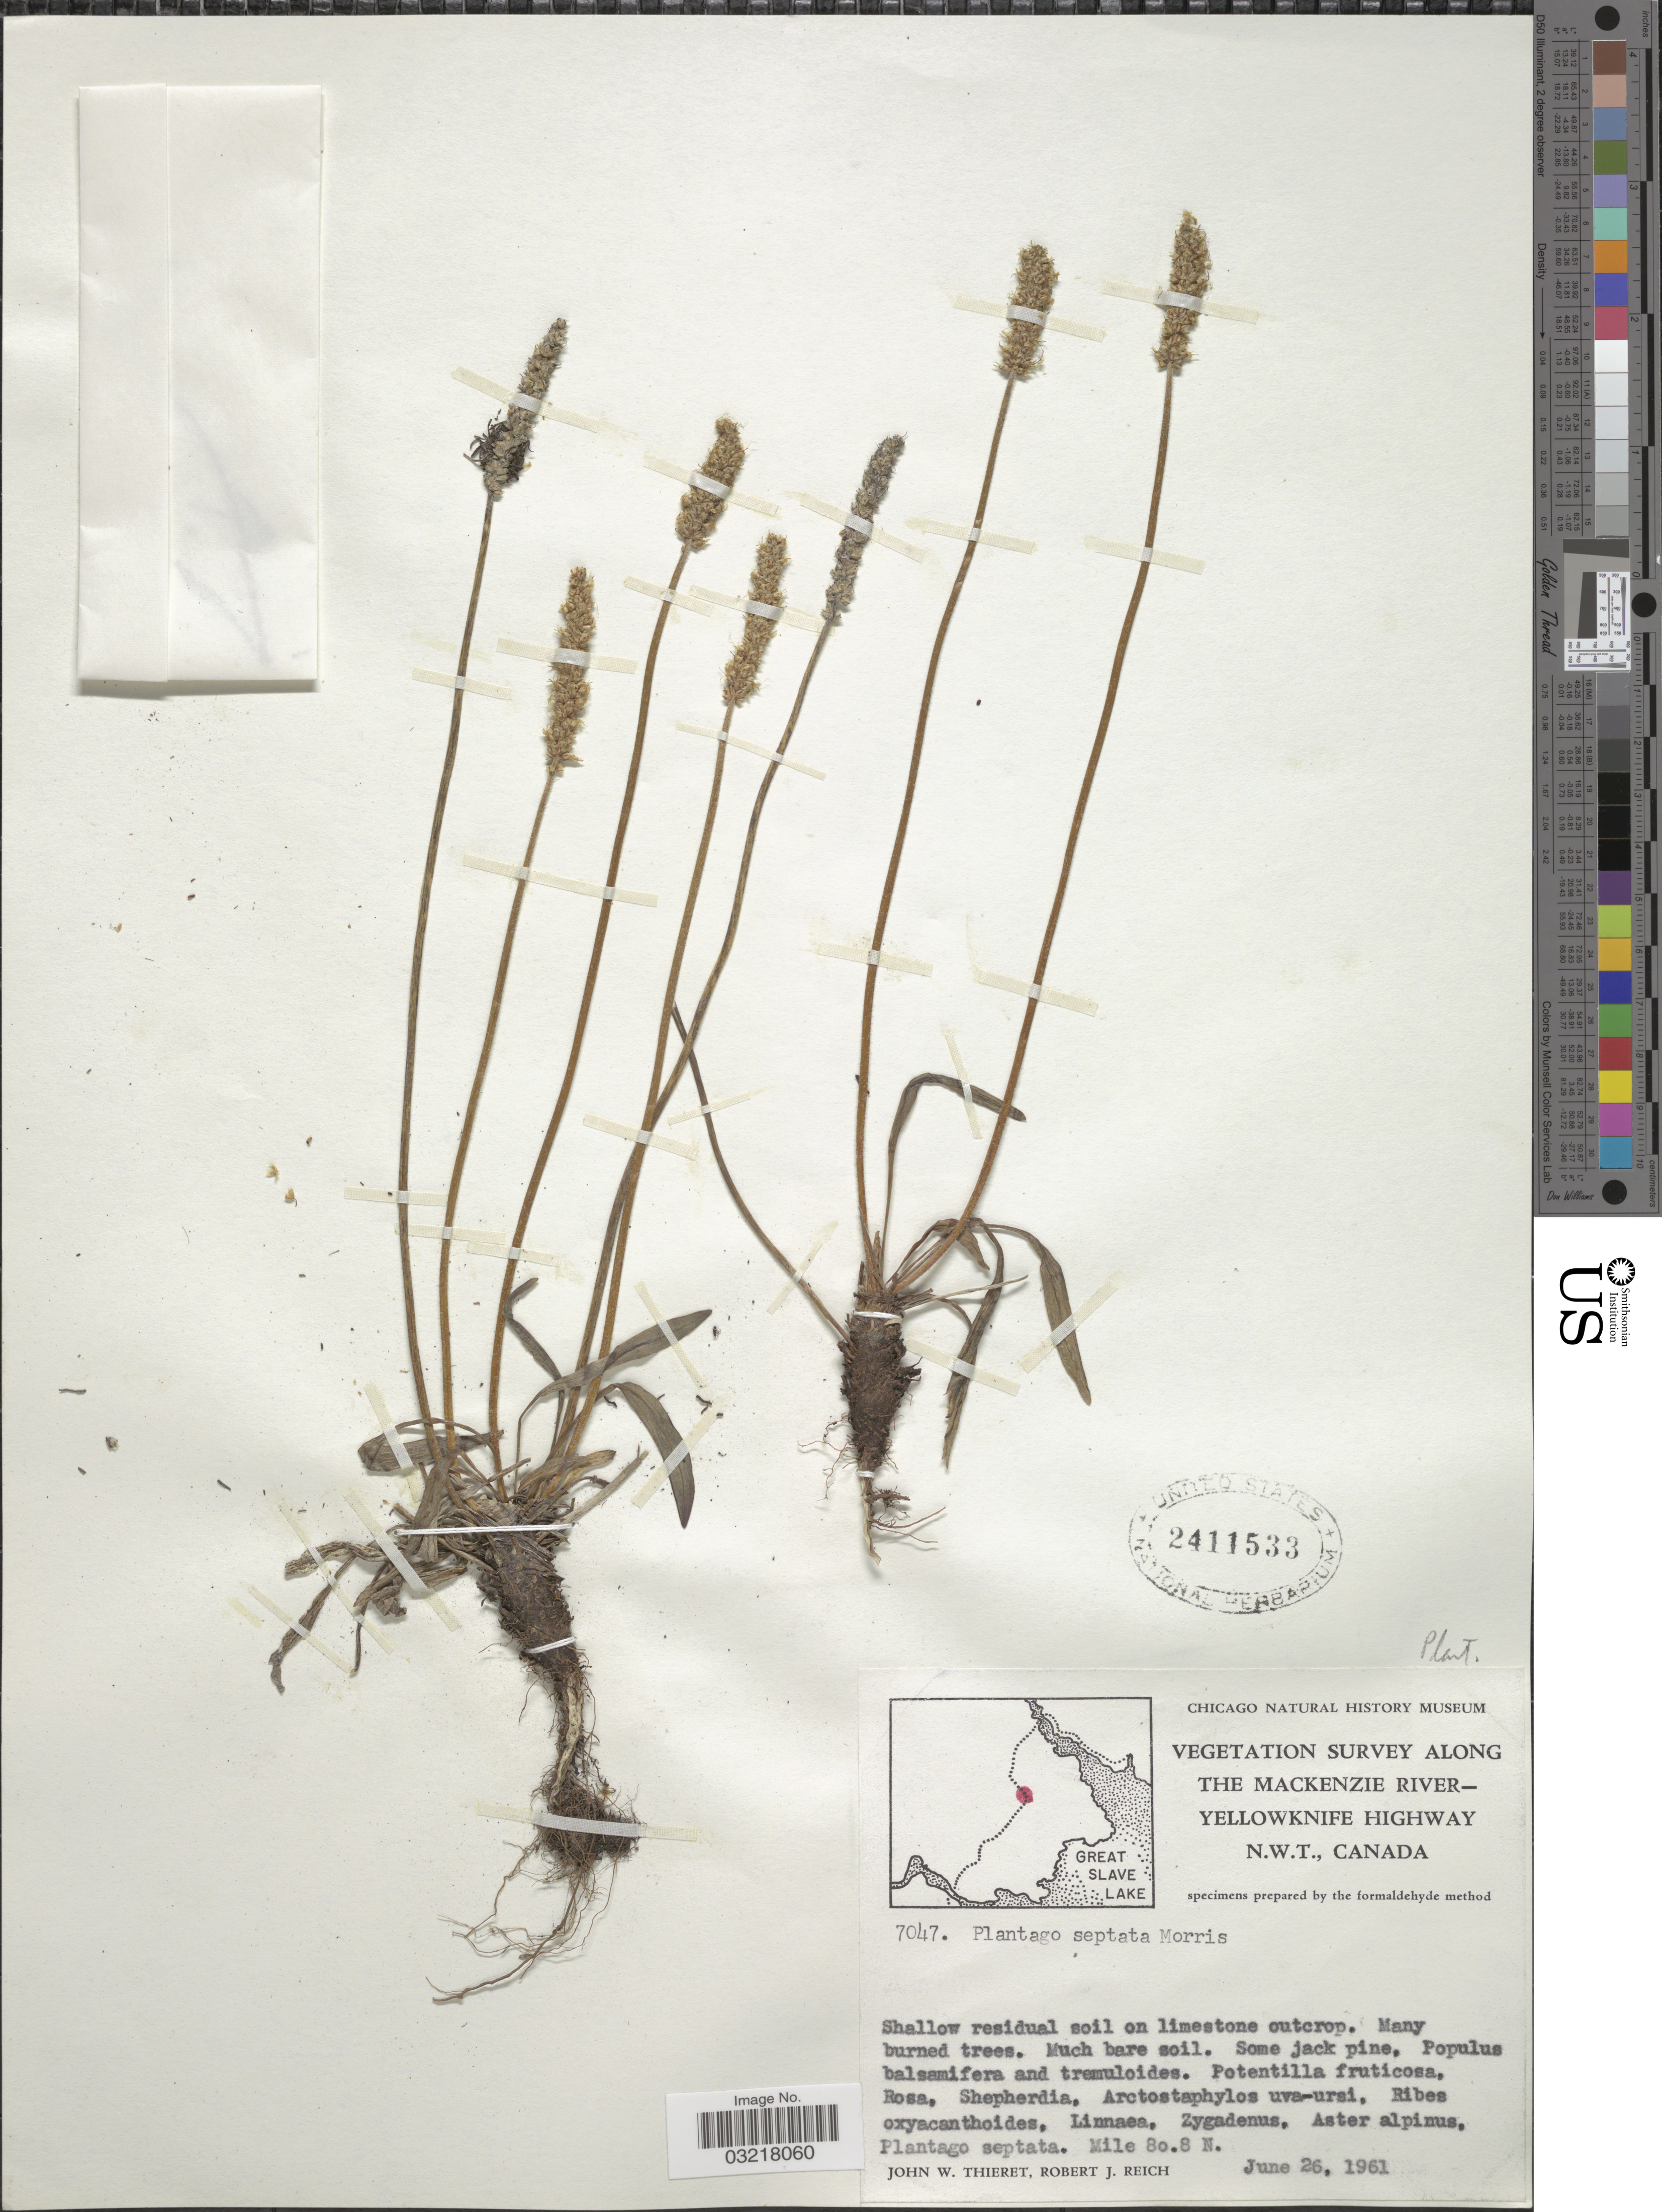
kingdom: Plantae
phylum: Tracheophyta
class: Magnoliopsida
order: Lamiales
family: Plantaginaceae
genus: Plantago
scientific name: Plantago canescens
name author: Adams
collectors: J. W. Thieret & R. Reich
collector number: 7047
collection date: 1961-06-26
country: Canada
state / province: Northwest Territories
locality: Along the Mackenzie River-Yellowknife Highway. N.W.T. Mile 80.8 N.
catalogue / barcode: US 2411533